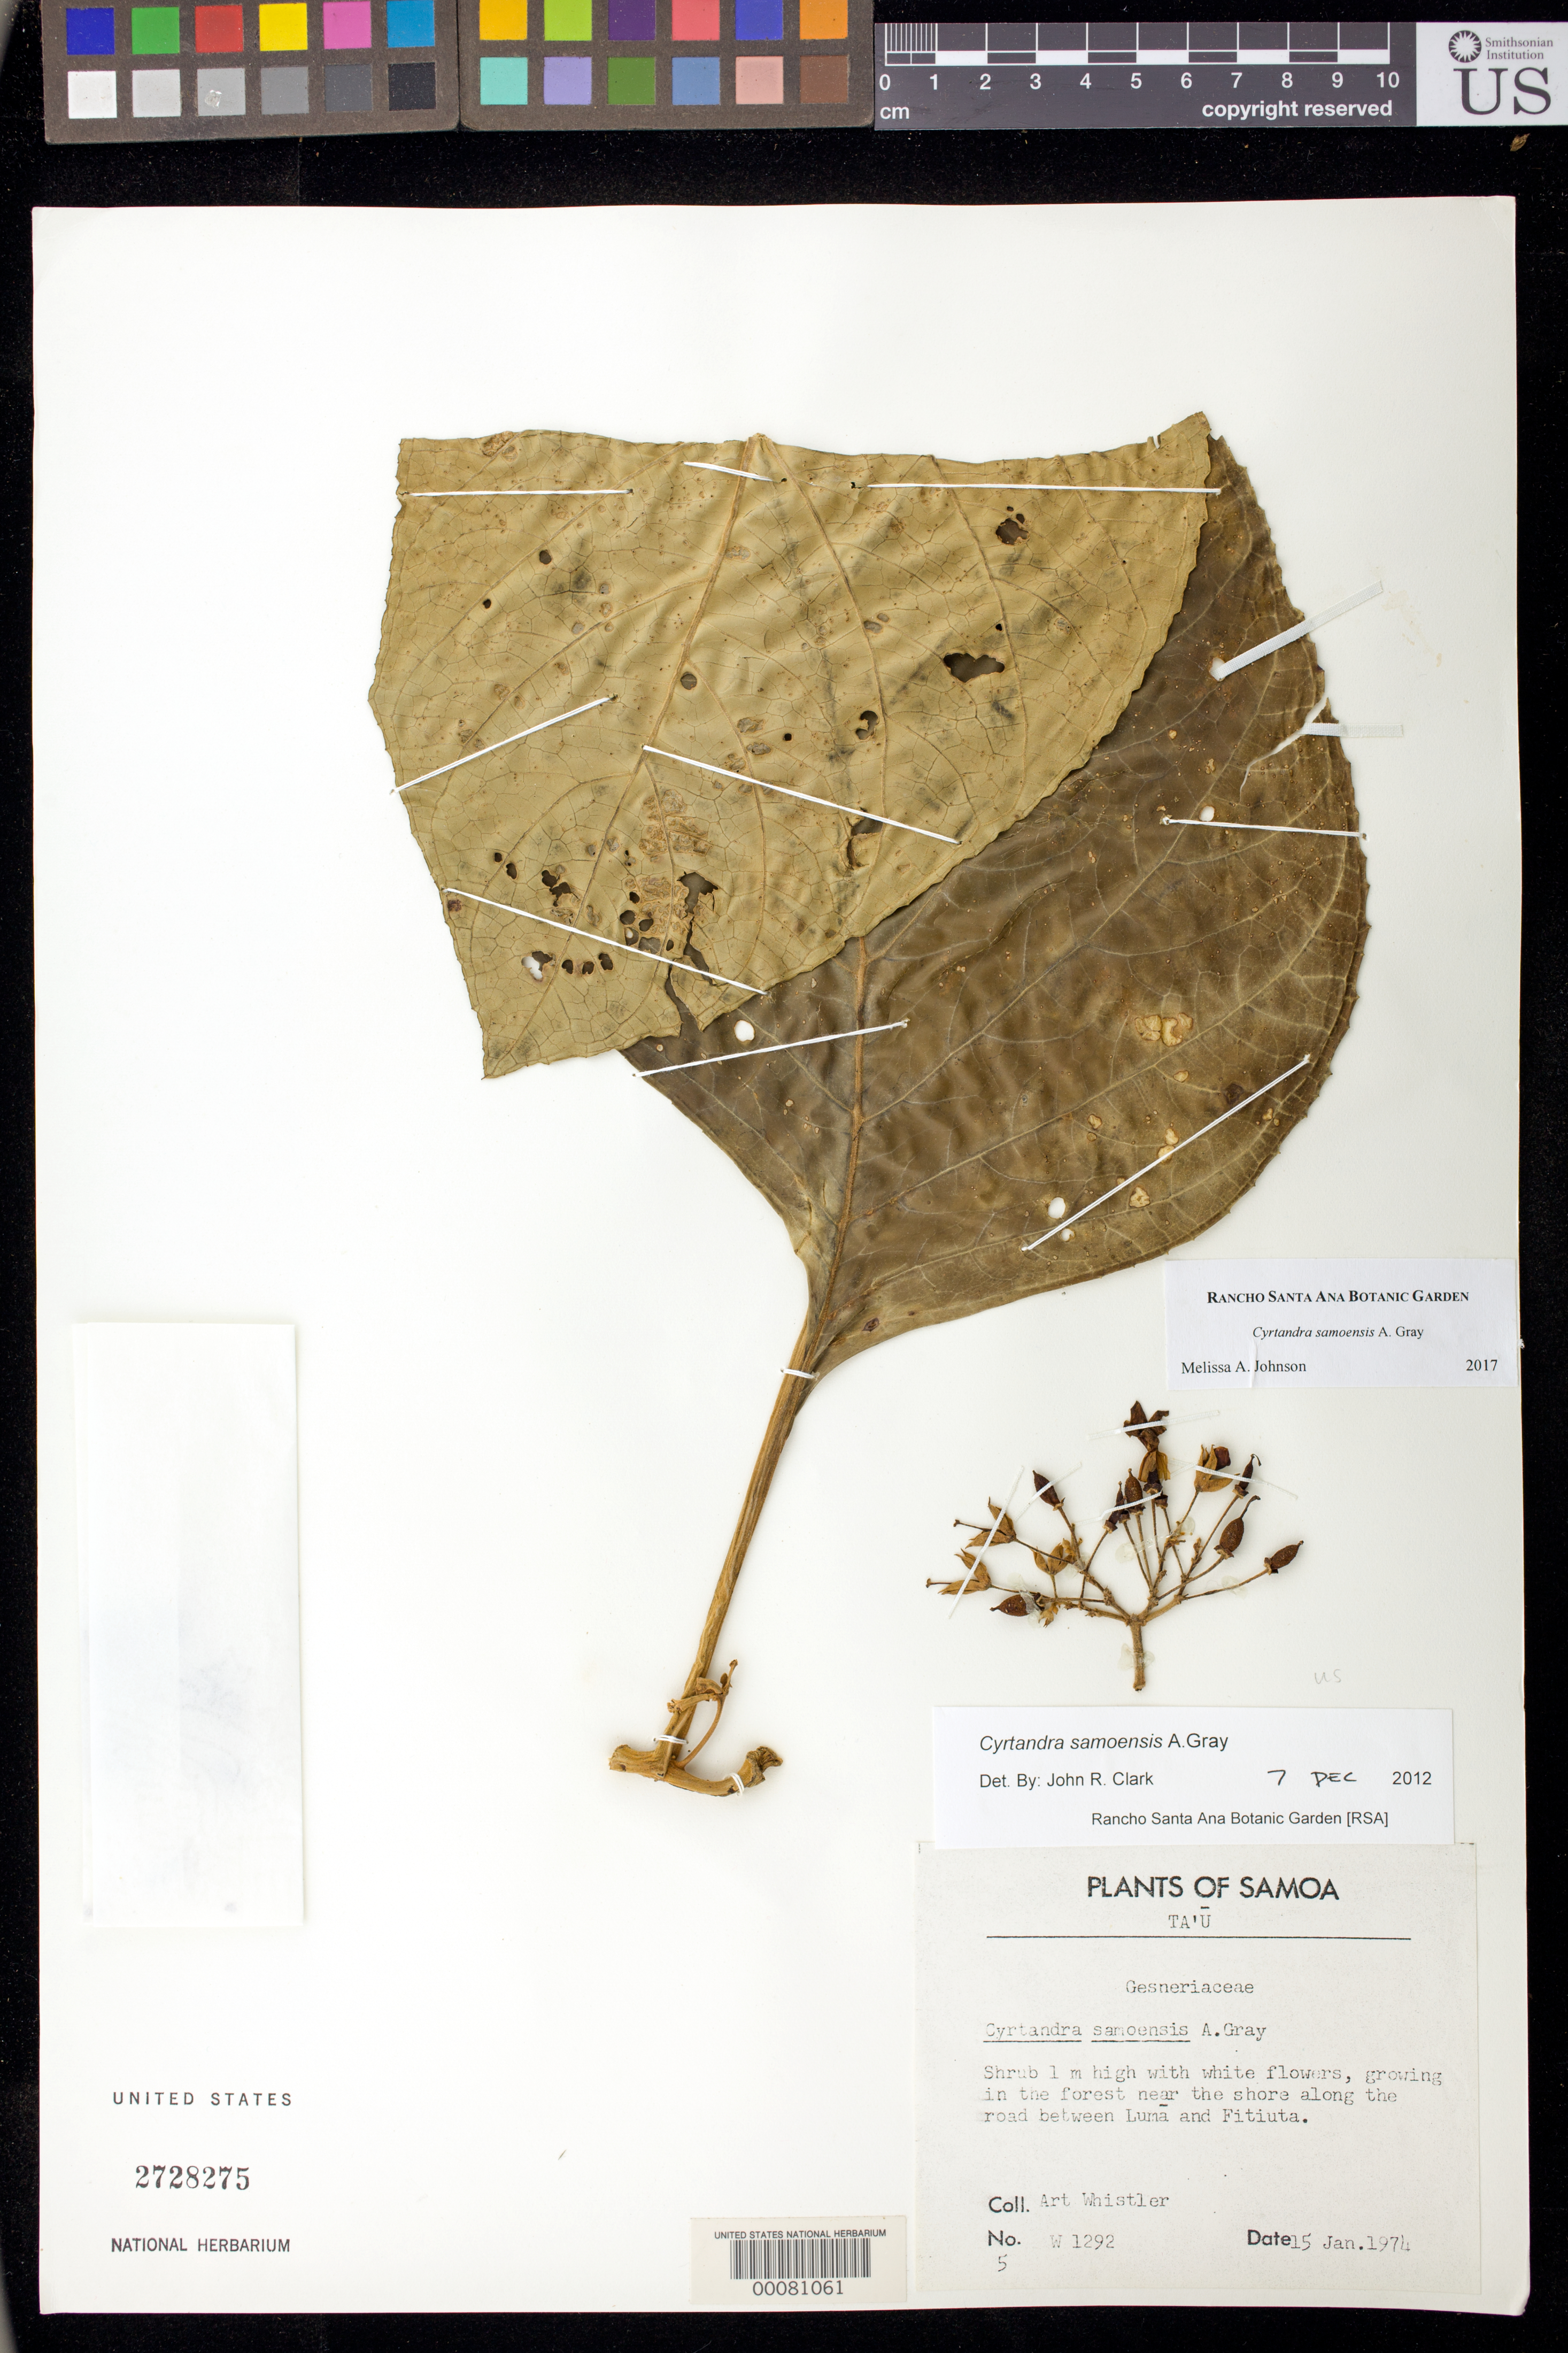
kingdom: Plantae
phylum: Tracheophyta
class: Magnoliopsida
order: Lamiales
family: Gesneriaceae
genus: Cyrtandra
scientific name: Cyrtandra samoensis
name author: A. Gray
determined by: Johnson, Melissa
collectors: A. Whistler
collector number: W 1292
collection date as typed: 15 Jan 1974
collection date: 1974-01-15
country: American Samoa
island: Ta'u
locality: Manua is., Along the road between luma and fitiuta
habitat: Growing in the forest near the shore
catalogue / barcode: US 2728275